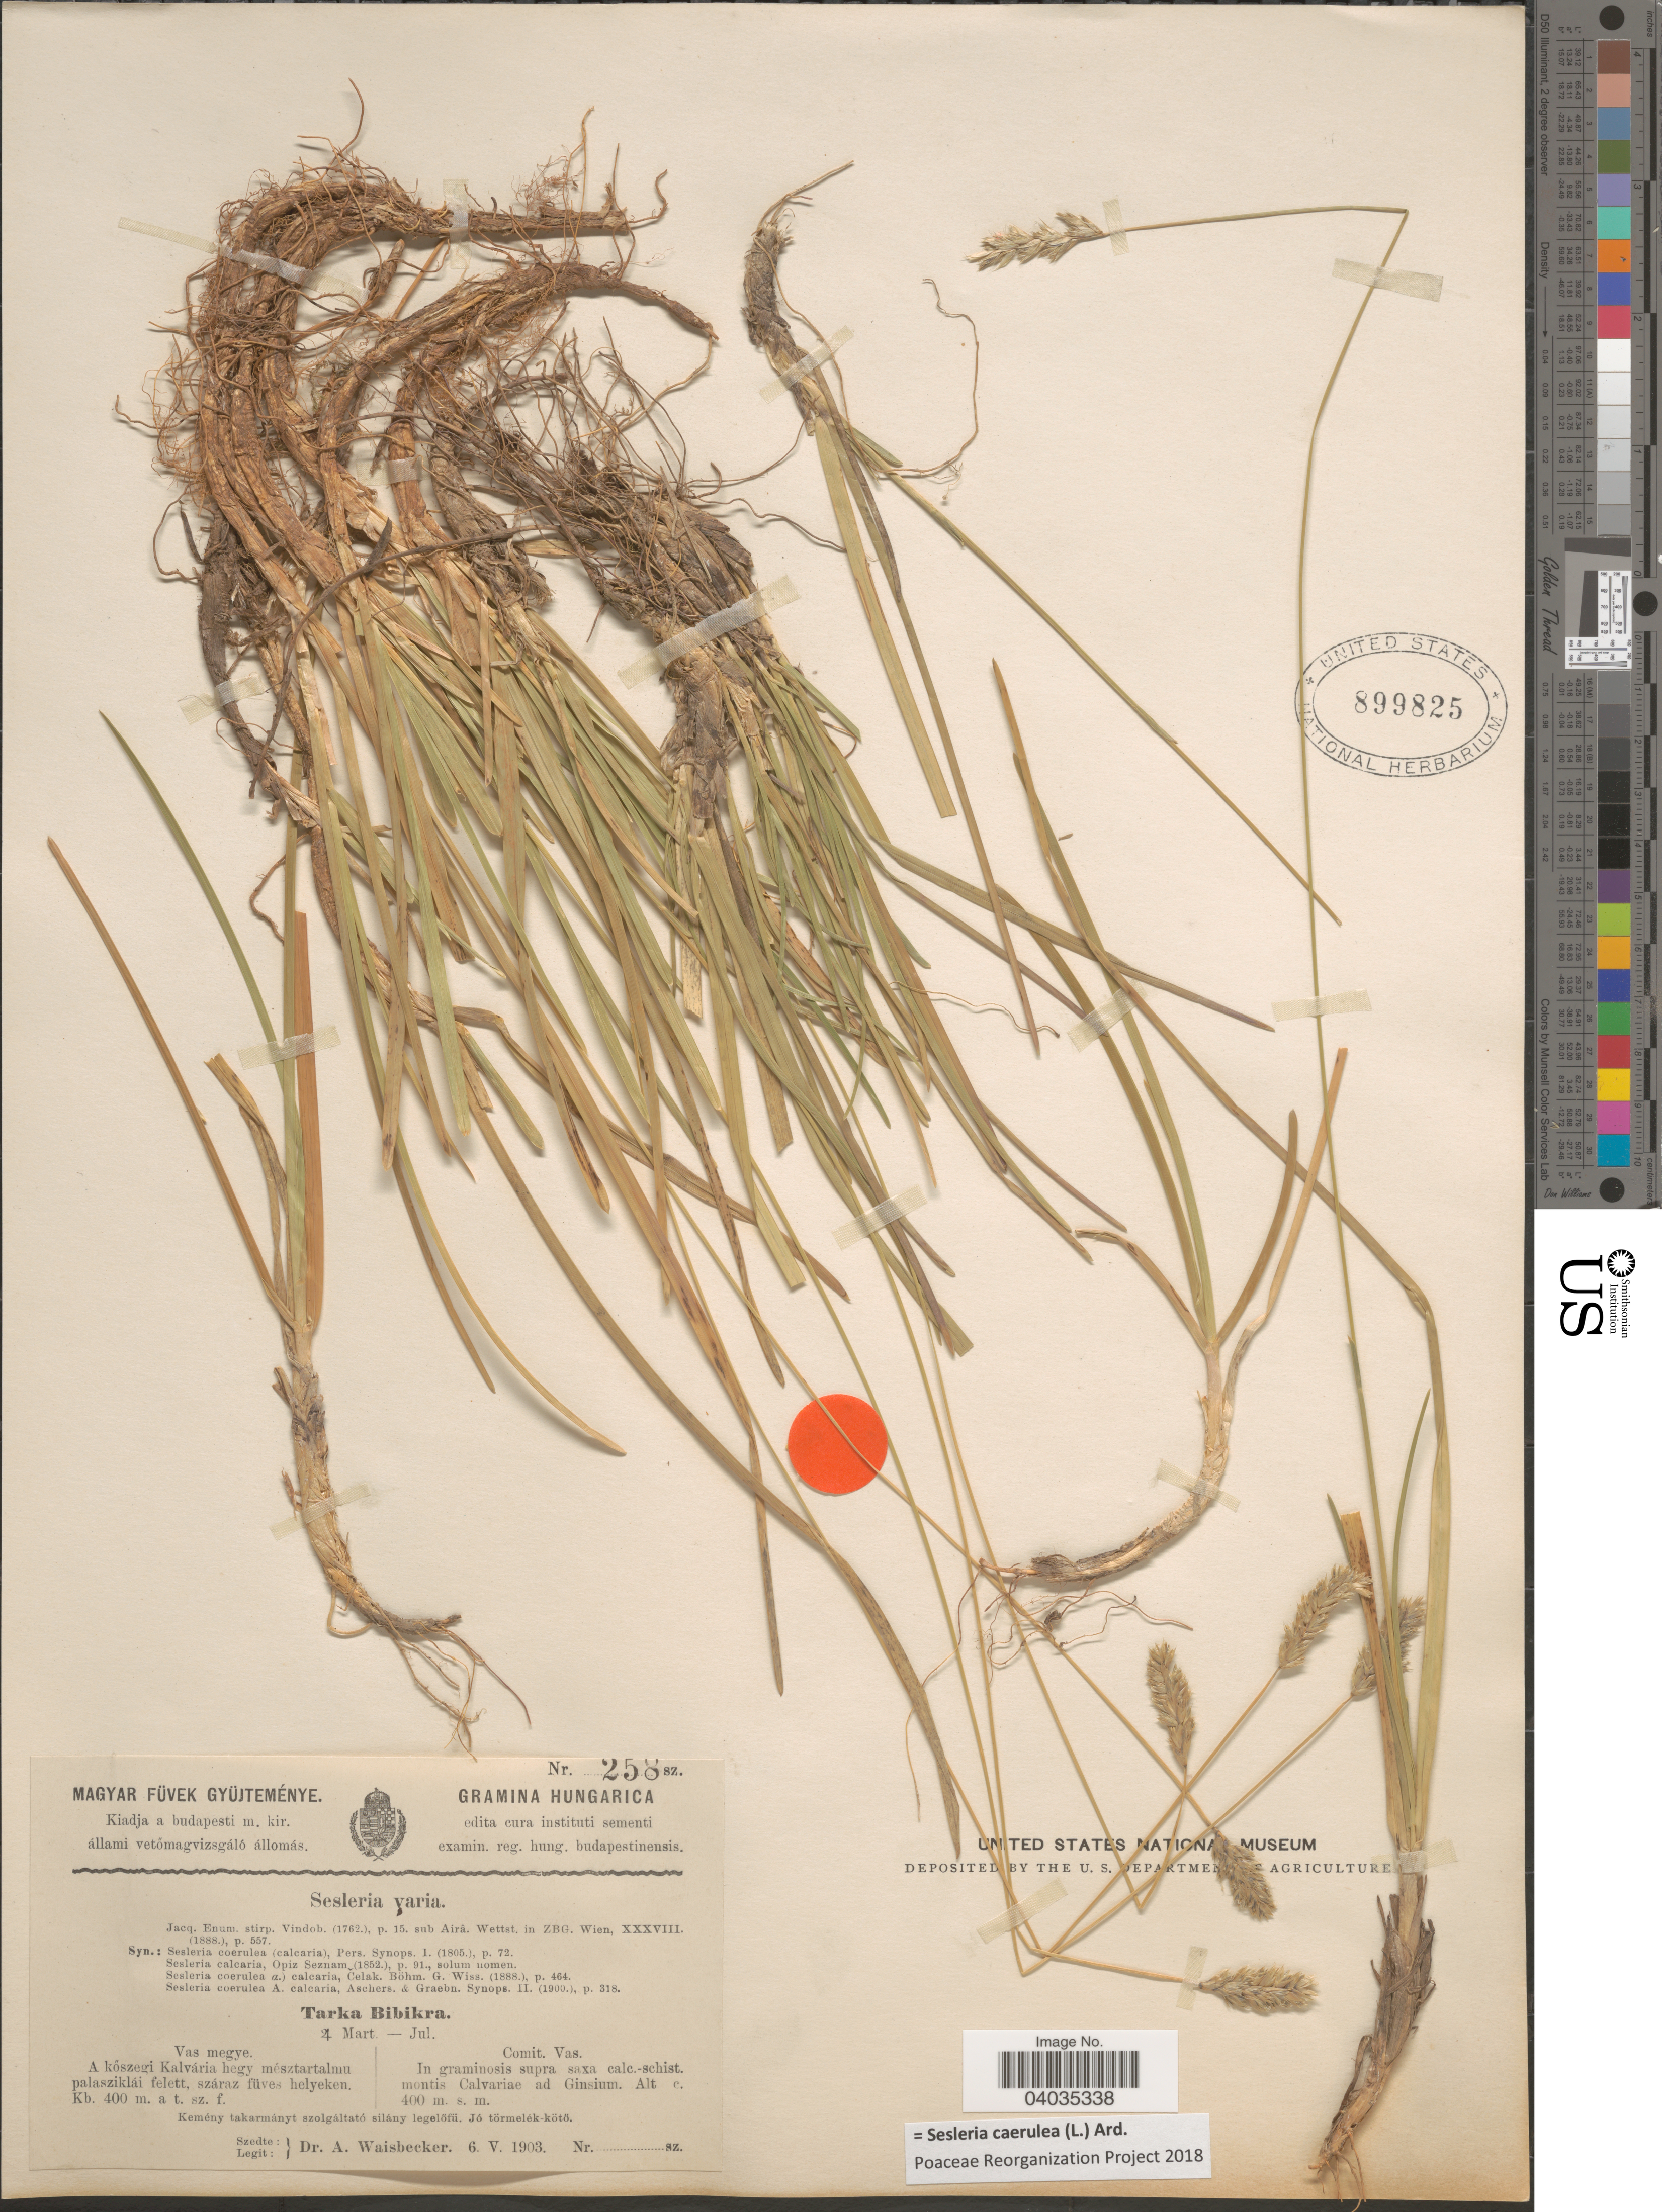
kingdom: Plantae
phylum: Tracheophyta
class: Liliopsida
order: Poales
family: Poaceae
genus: Sesleria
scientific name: Sesleria caerulea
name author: (L.) Ard.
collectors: A. Waisbecker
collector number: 258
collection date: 1903-05-06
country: Hungary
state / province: Vas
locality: Hungarica. Comit. Vas. In graminosis supra saxa calc.-schist. montis Calvariae ad Ginsium.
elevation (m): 400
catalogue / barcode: US 899825